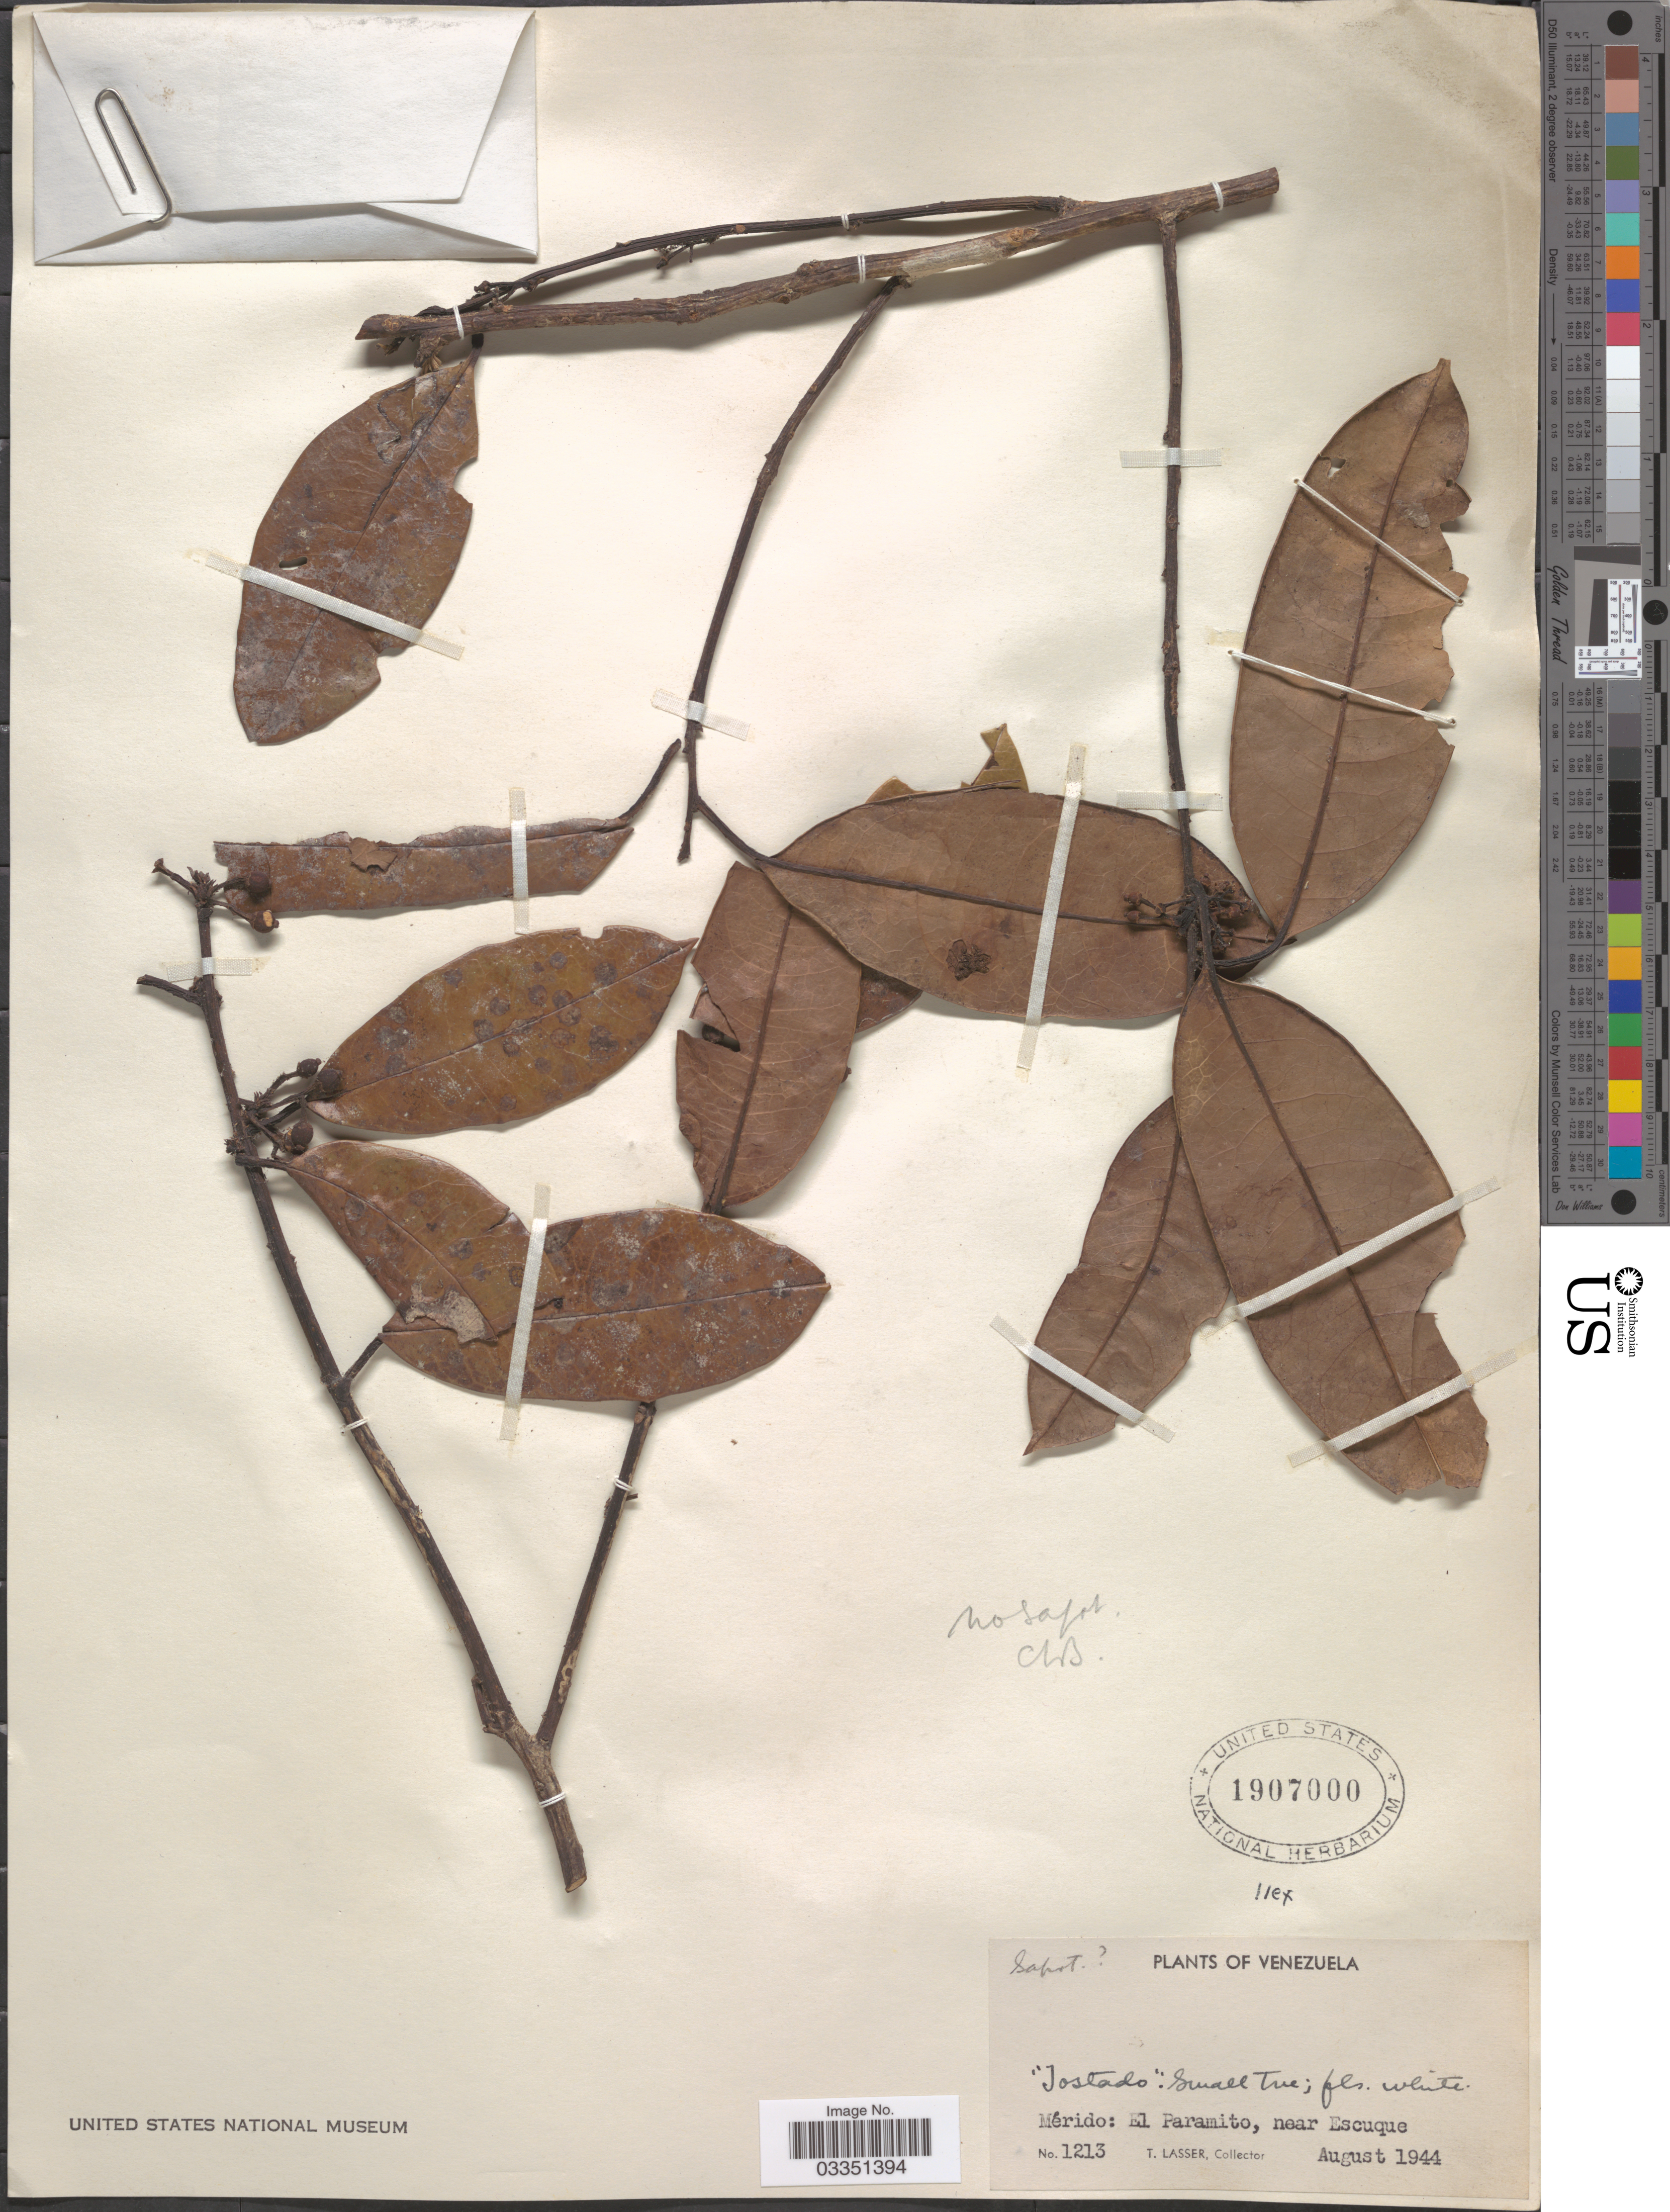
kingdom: Plantae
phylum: Tracheophyta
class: Magnoliopsida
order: Aquifoliales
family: Aquifoliaceae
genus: Ilex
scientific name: Ilex sp.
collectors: T. Lasser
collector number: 1213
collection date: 1944-08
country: Venezuela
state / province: Mérida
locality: Mérido: El Paramito, near Escuque.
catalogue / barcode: US 1907000